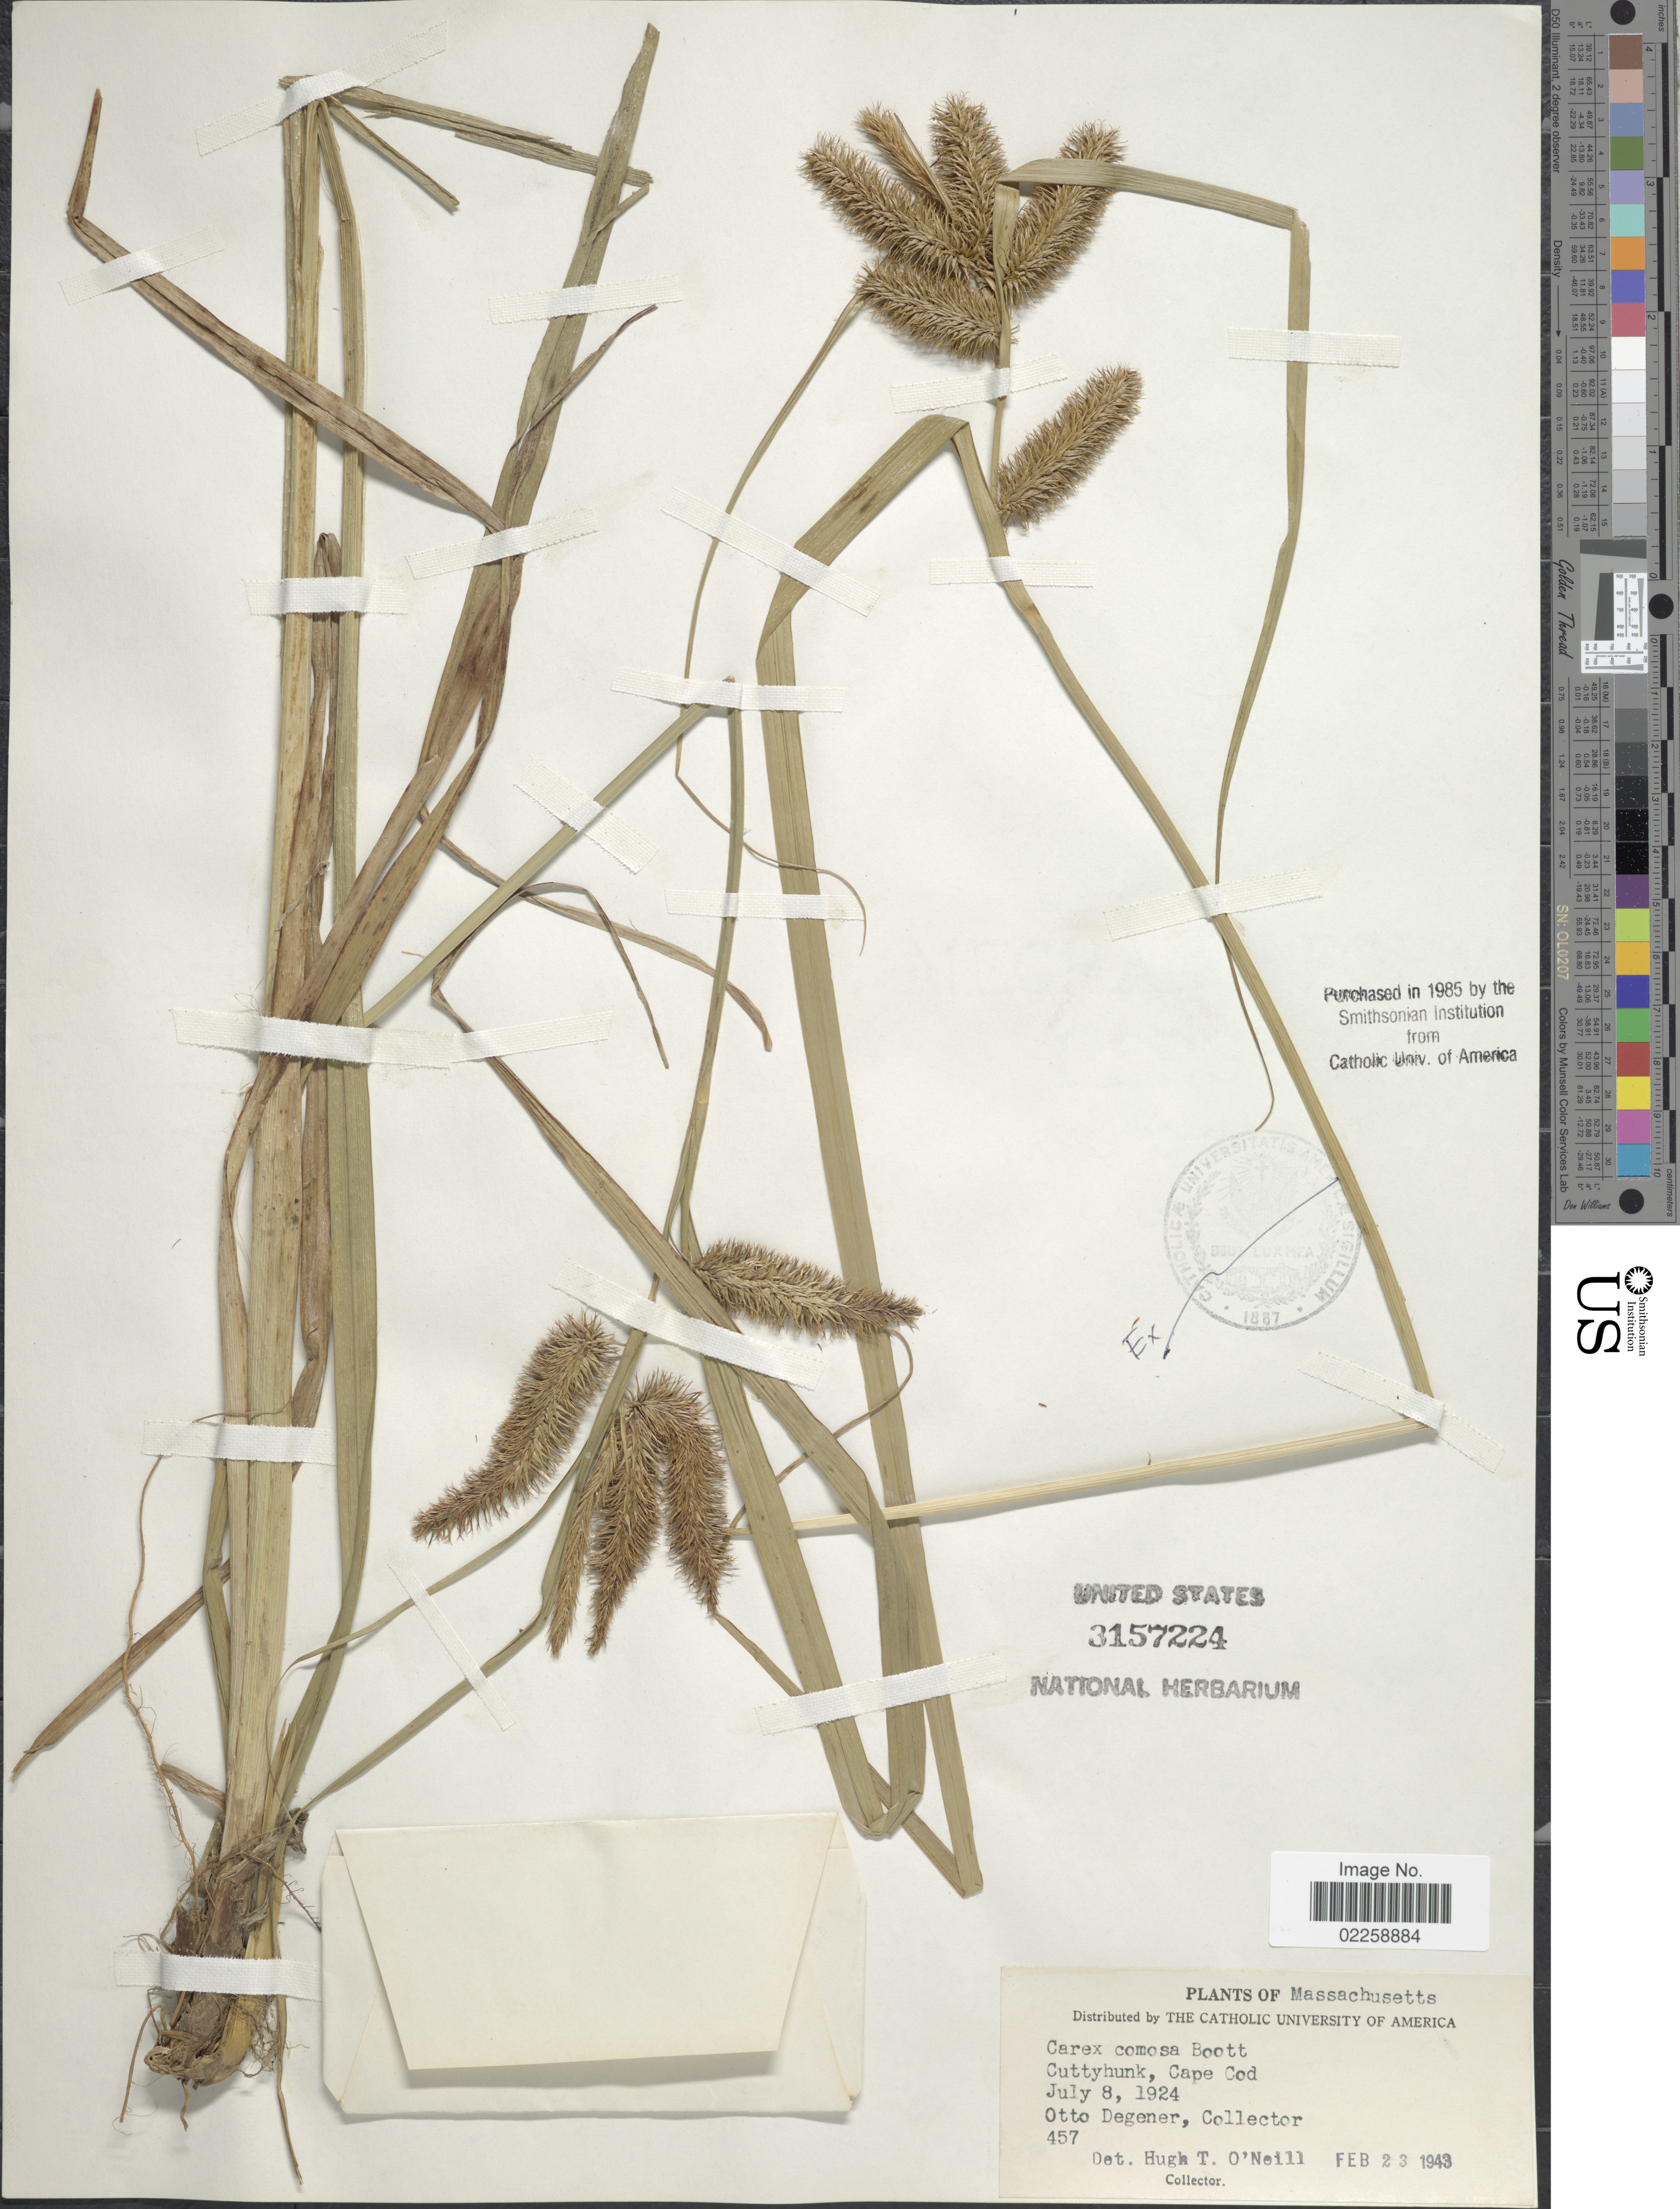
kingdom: Plantae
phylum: Tracheophyta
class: Liliopsida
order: Poales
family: Cyperaceae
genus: Carex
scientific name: Carex comosa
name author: Boott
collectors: O. Degener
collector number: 457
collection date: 1924-07-08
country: United States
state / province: Massachusetts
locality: Cuttyhunk, Cape Cod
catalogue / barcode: US 3157224